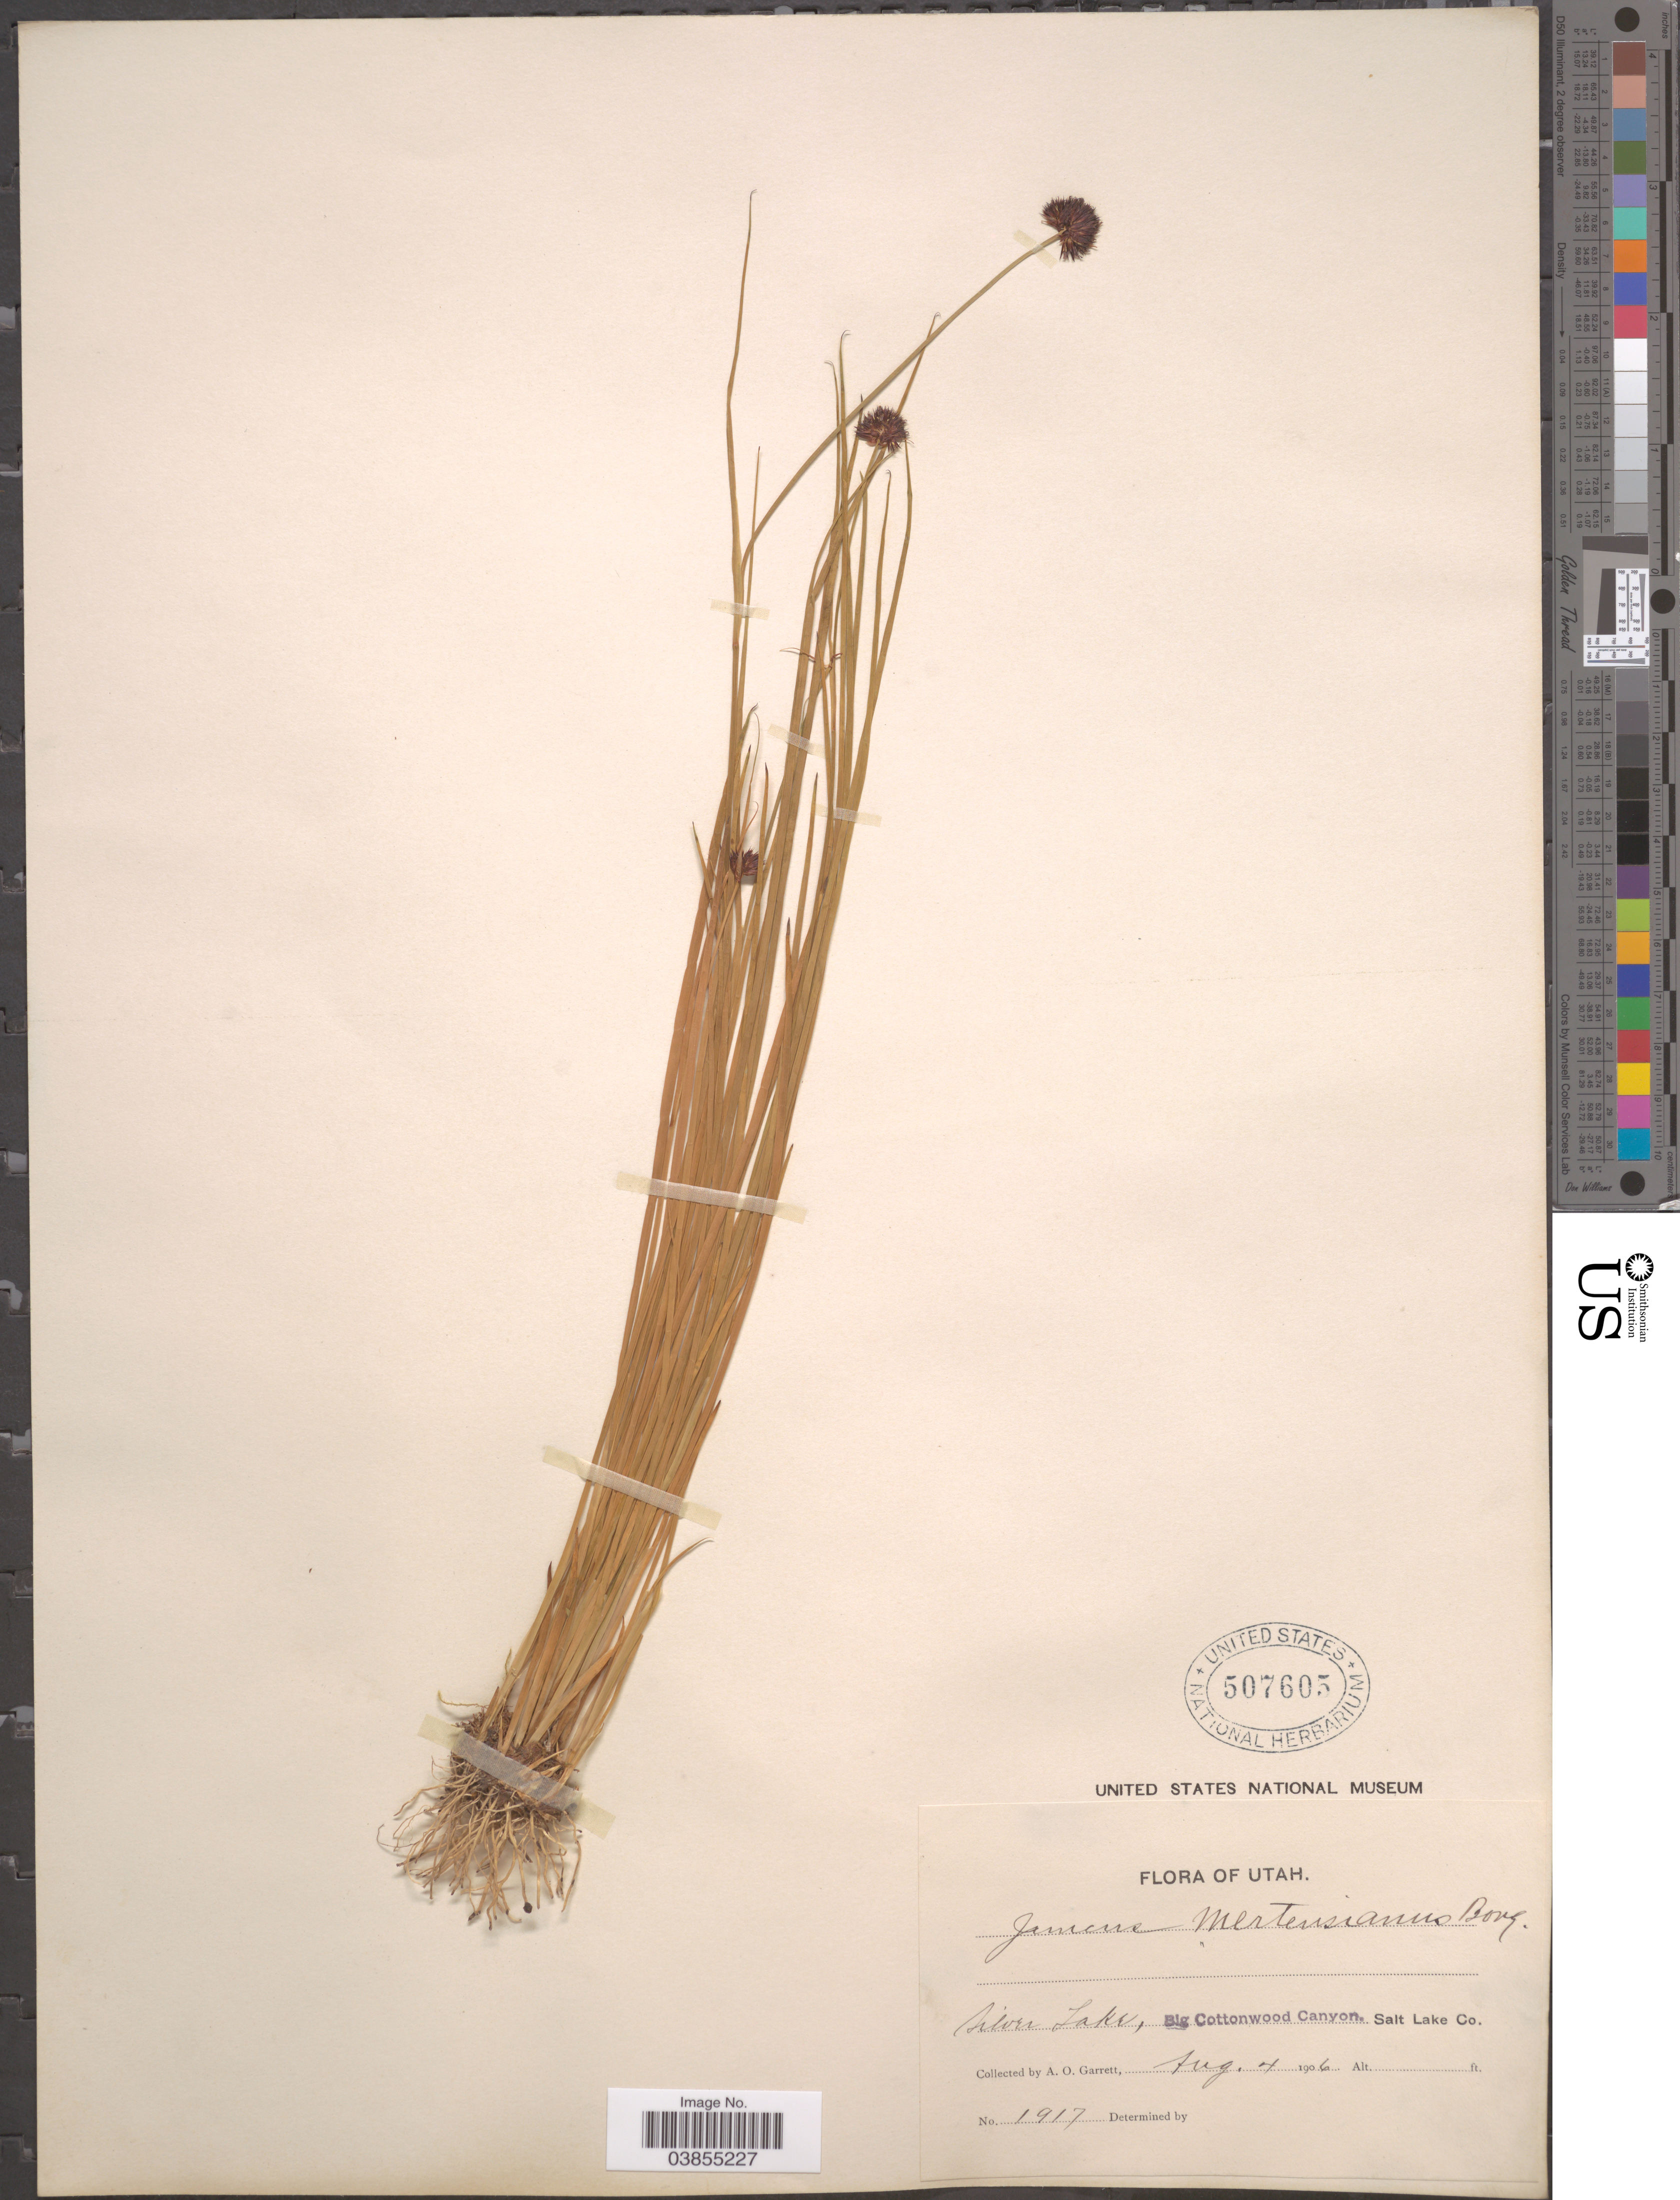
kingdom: Plantae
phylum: Tracheophyta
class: Liliopsida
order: Poales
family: Juncaceae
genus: Juncus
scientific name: Juncus mertensianus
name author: Bong.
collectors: A. O. Garrett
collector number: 1917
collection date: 1906-08-04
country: United States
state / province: Utah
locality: Silver Lake, Big Cottonwood Canyon, Salt Lake Co.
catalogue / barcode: US 507605